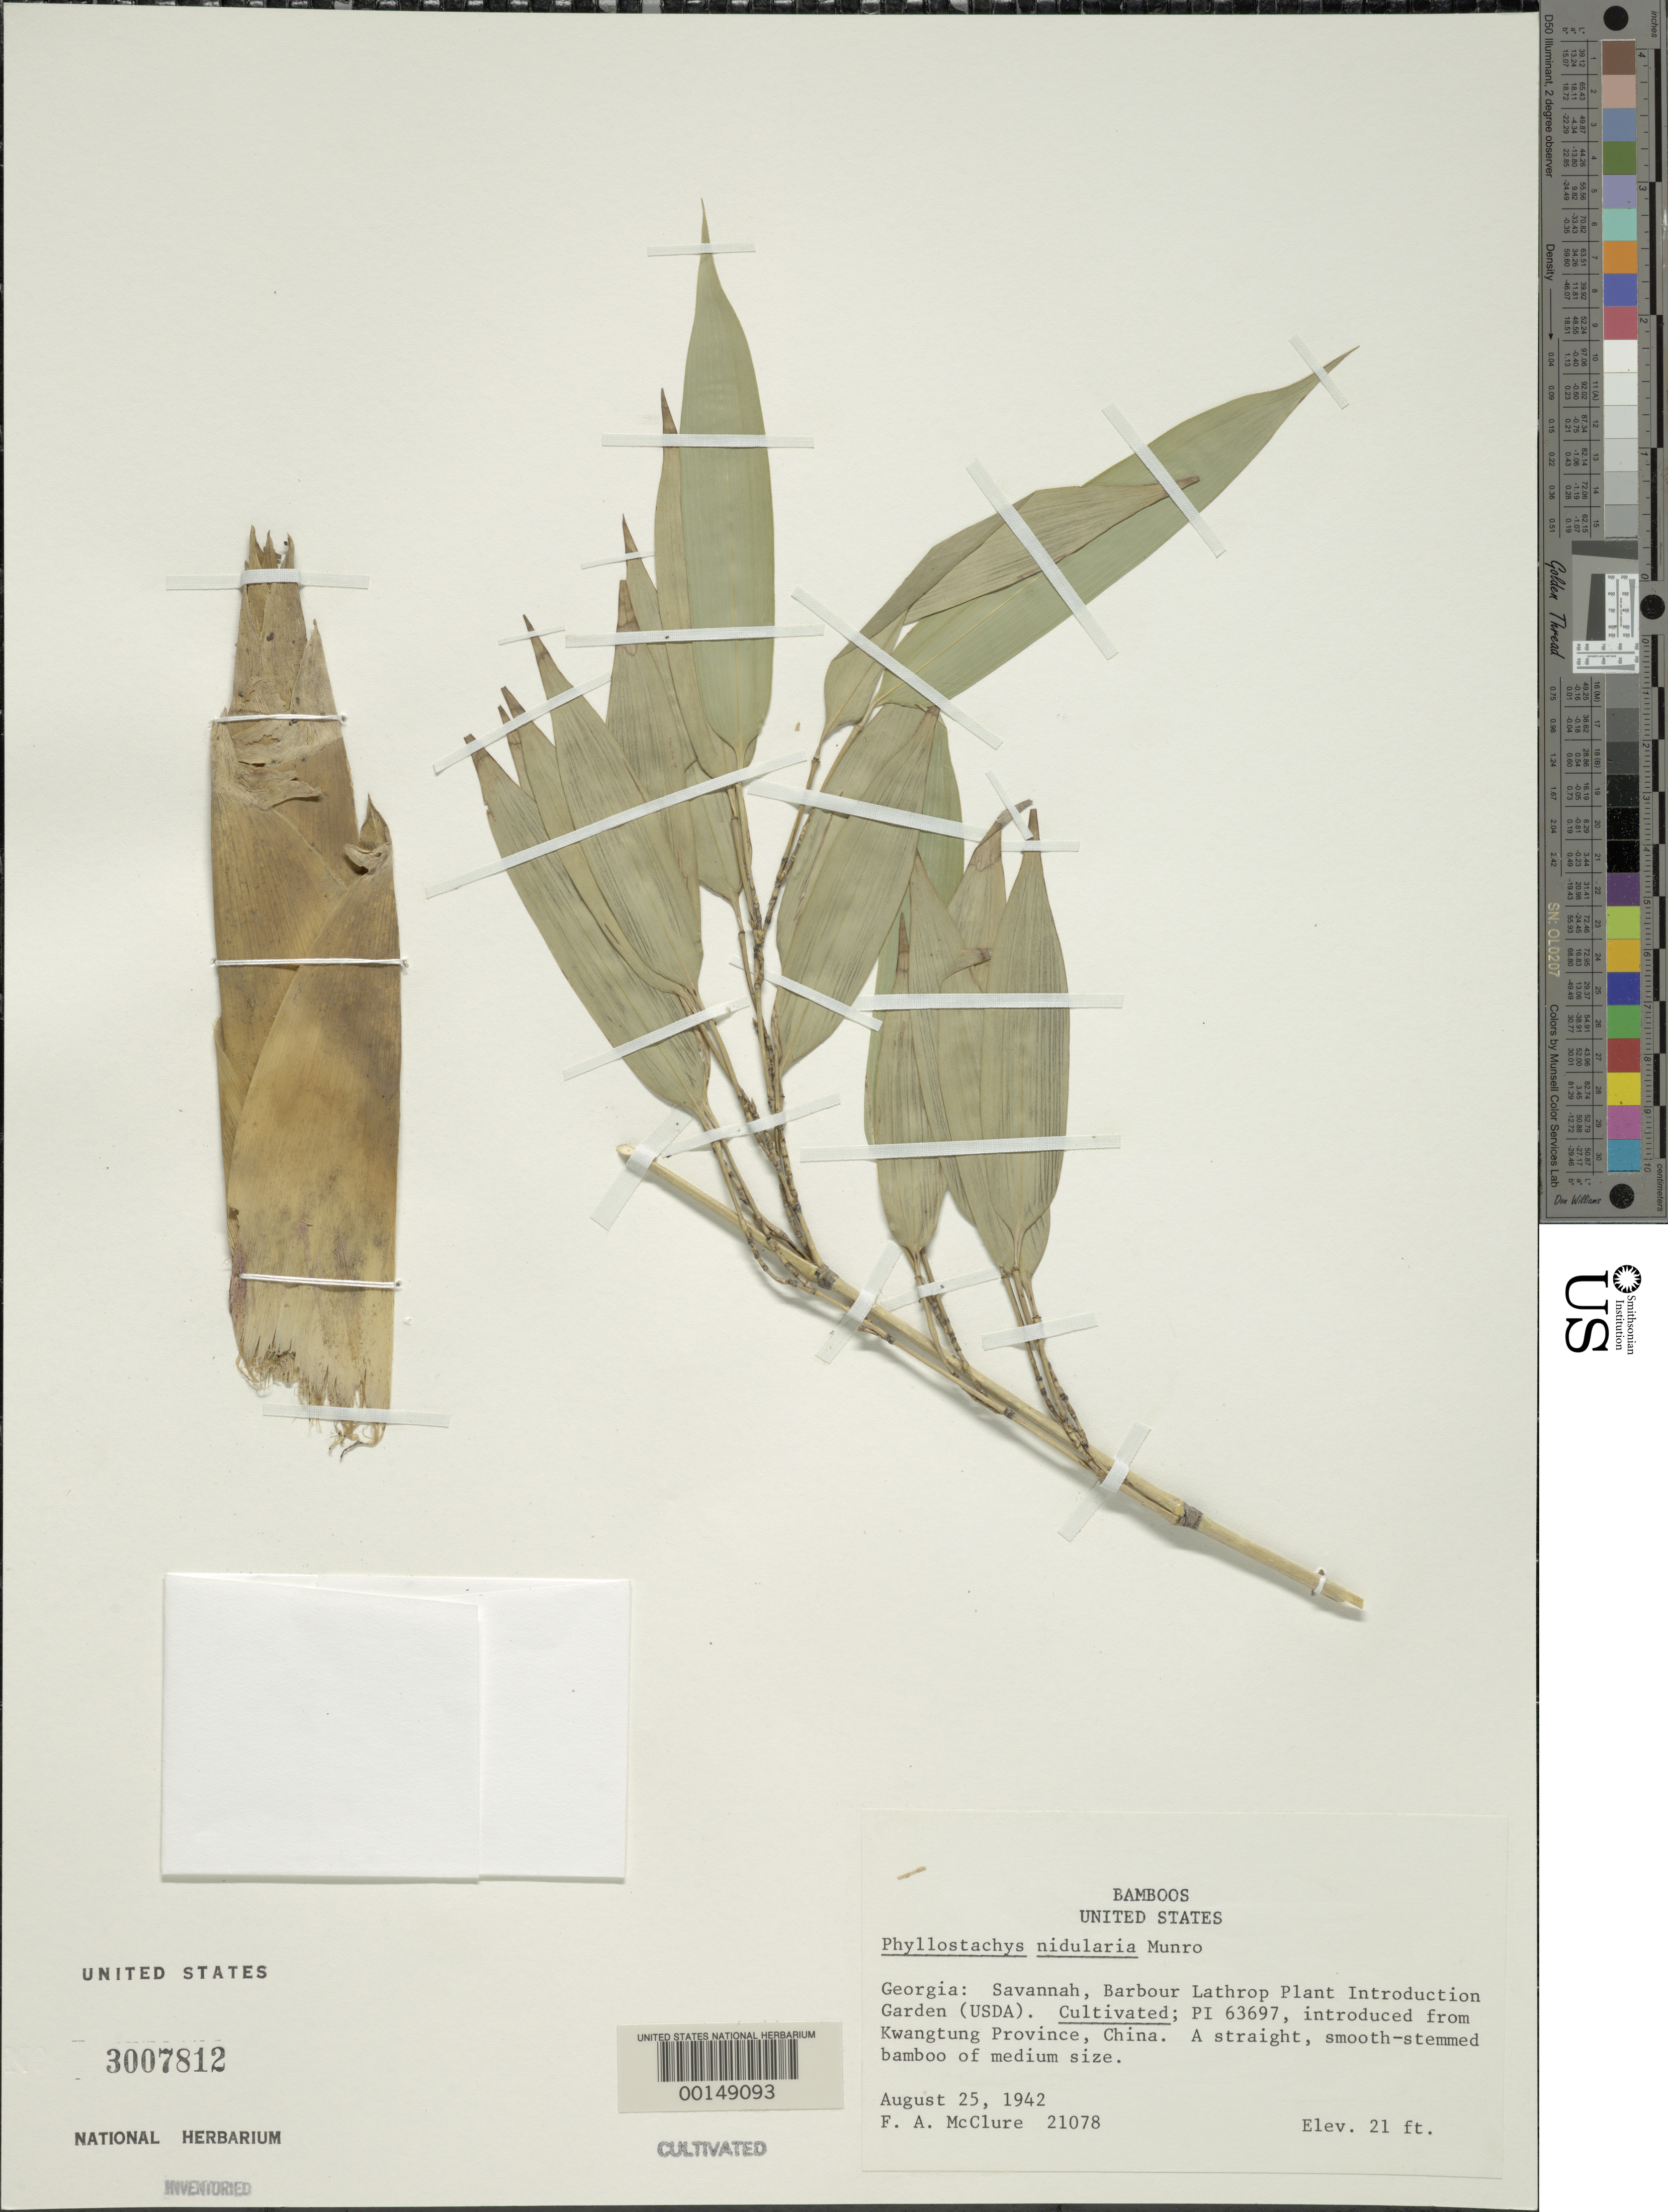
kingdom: Plantae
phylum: Tracheophyta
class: Liliopsida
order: Poales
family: Poaceae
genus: Phyllostachys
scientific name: Phyllostachys nidularia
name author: Munro ex Fenzi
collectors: F. A. McClure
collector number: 21078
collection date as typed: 25 Aug 1942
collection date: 1942-08-25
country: United States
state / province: Georgia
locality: Savannah, barbour lathrop p.i. garden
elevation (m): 6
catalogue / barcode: US 3007812